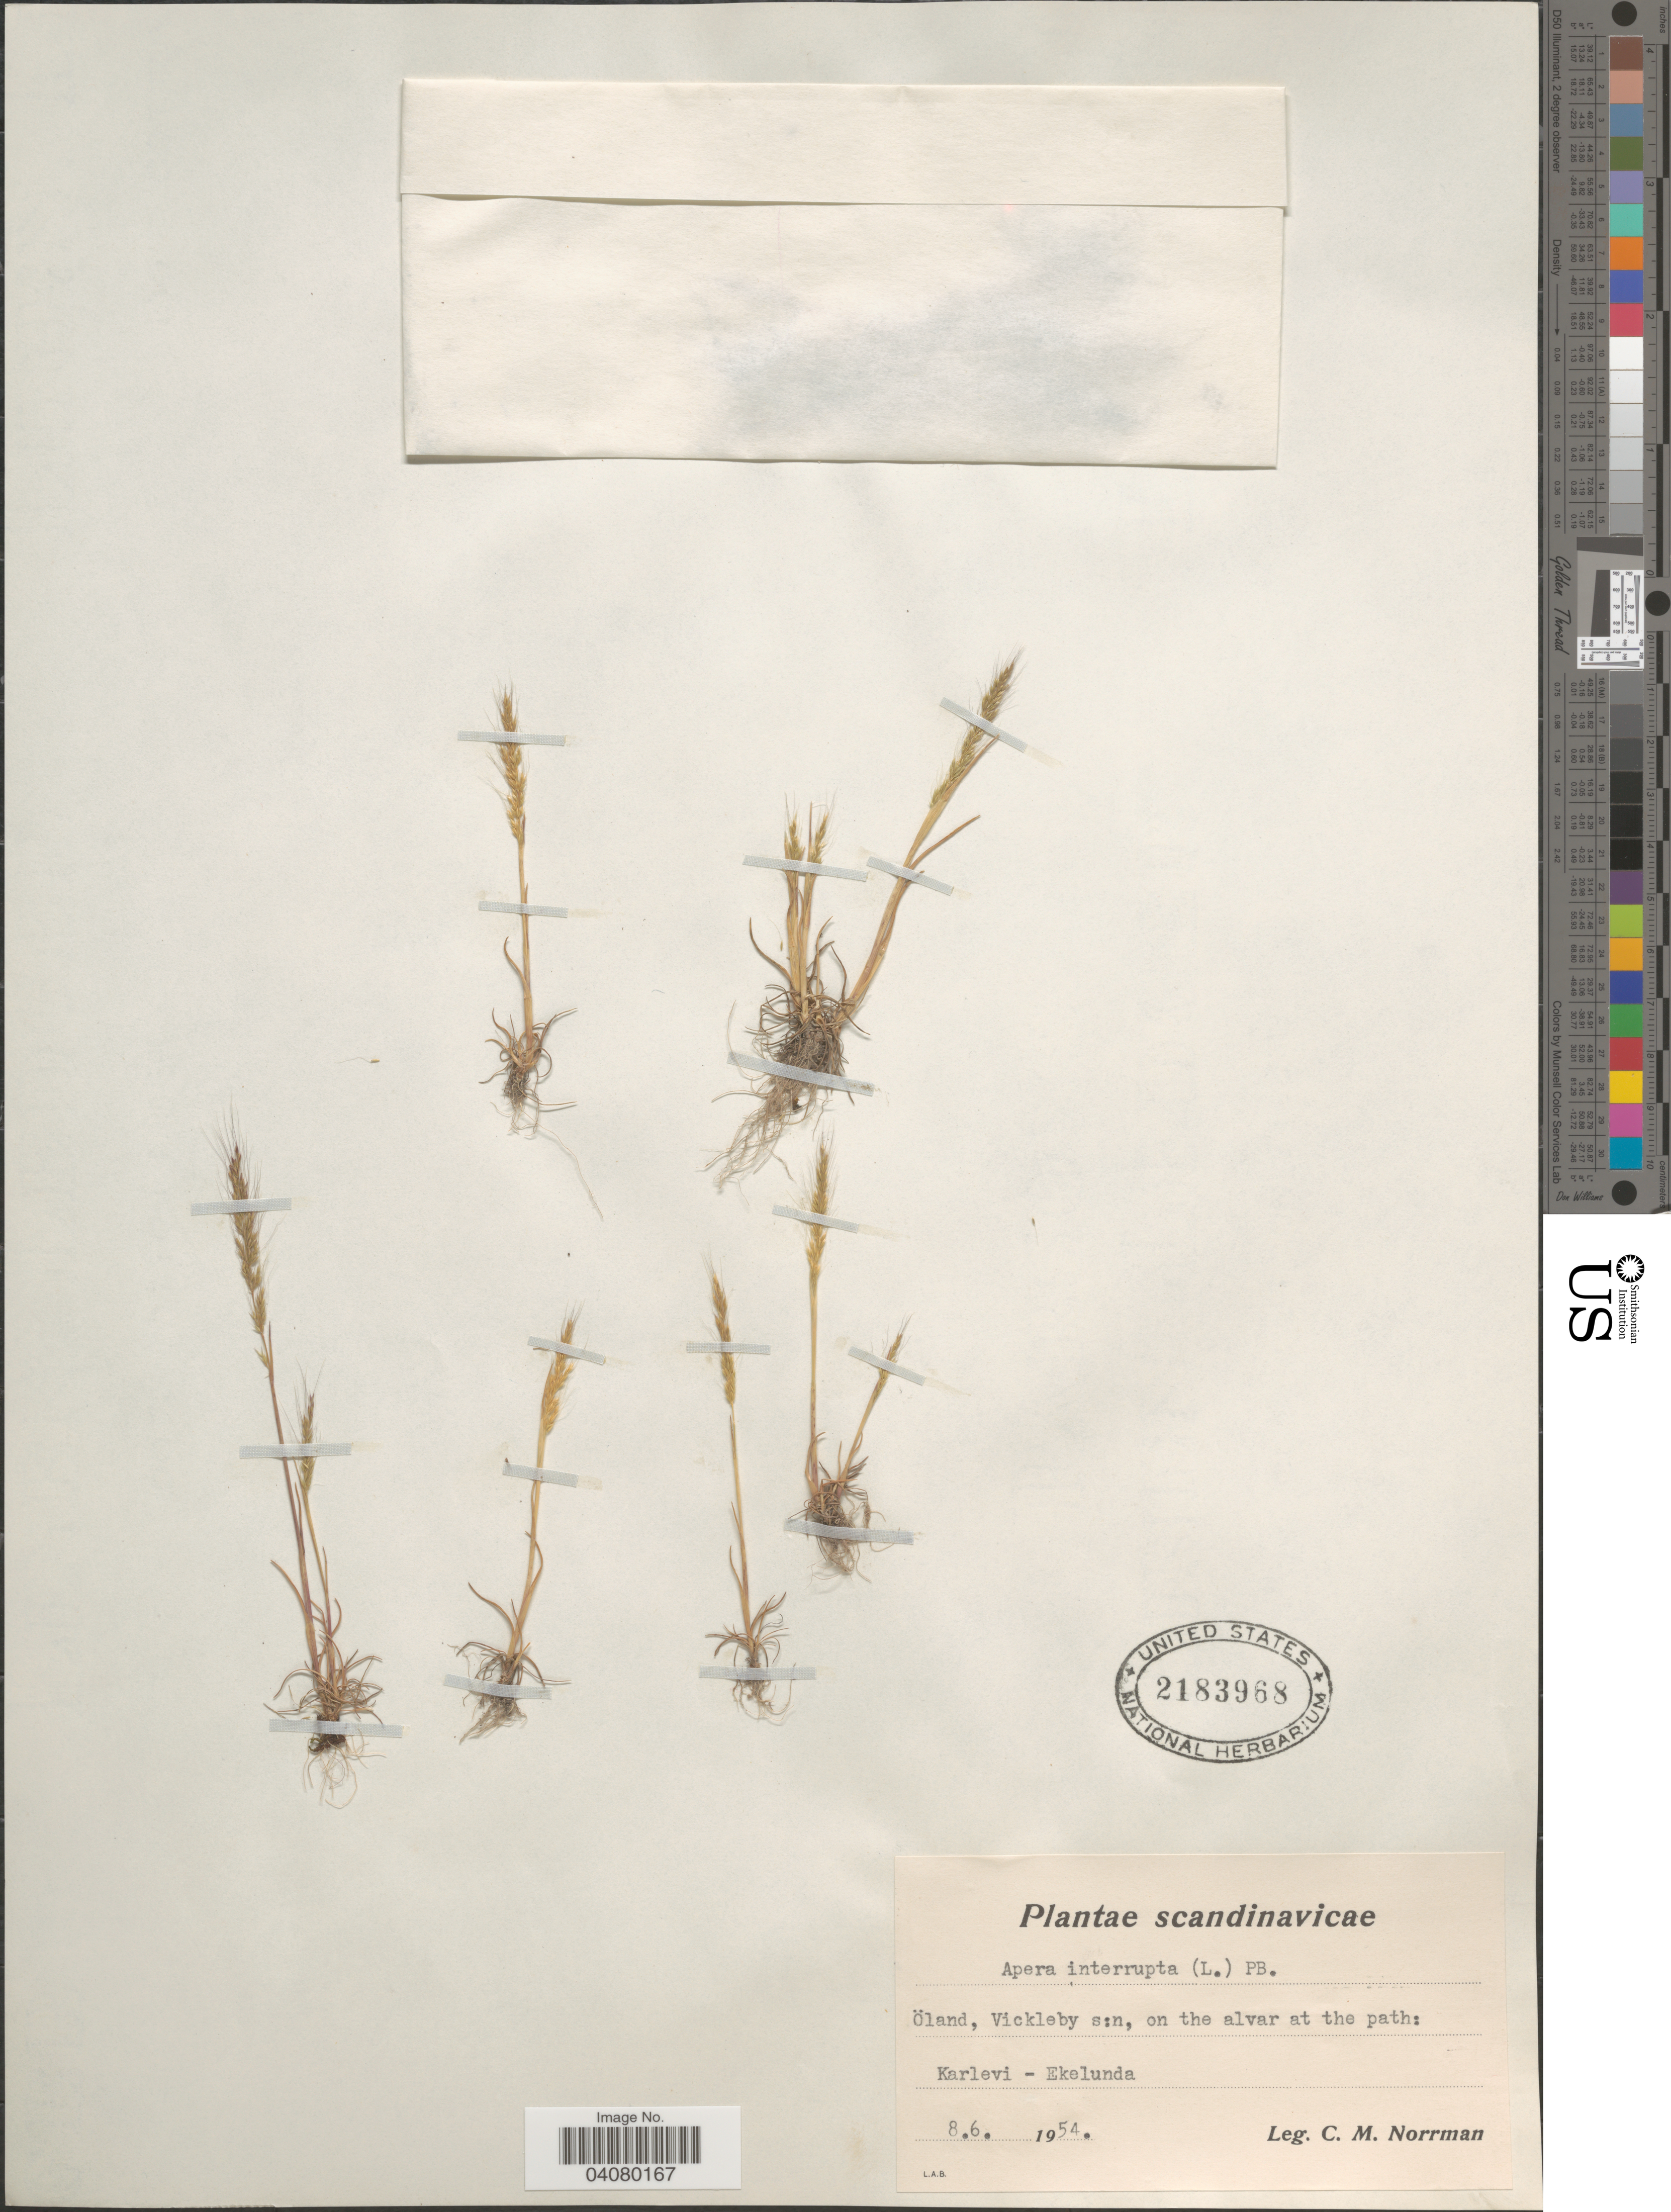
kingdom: Plantae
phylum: Tracheophyta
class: Liliopsida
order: Poales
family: Poaceae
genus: Apera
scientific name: Apera interrupta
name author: (L.) P. Beauv.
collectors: C. Norrman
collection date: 1954-06-08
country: Sweden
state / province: Kalmar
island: Oland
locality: Scandinavicae. Öland, Vickleby s:n, on the alvar at the path: Karlevi - Ekelunda.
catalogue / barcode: US 2183968